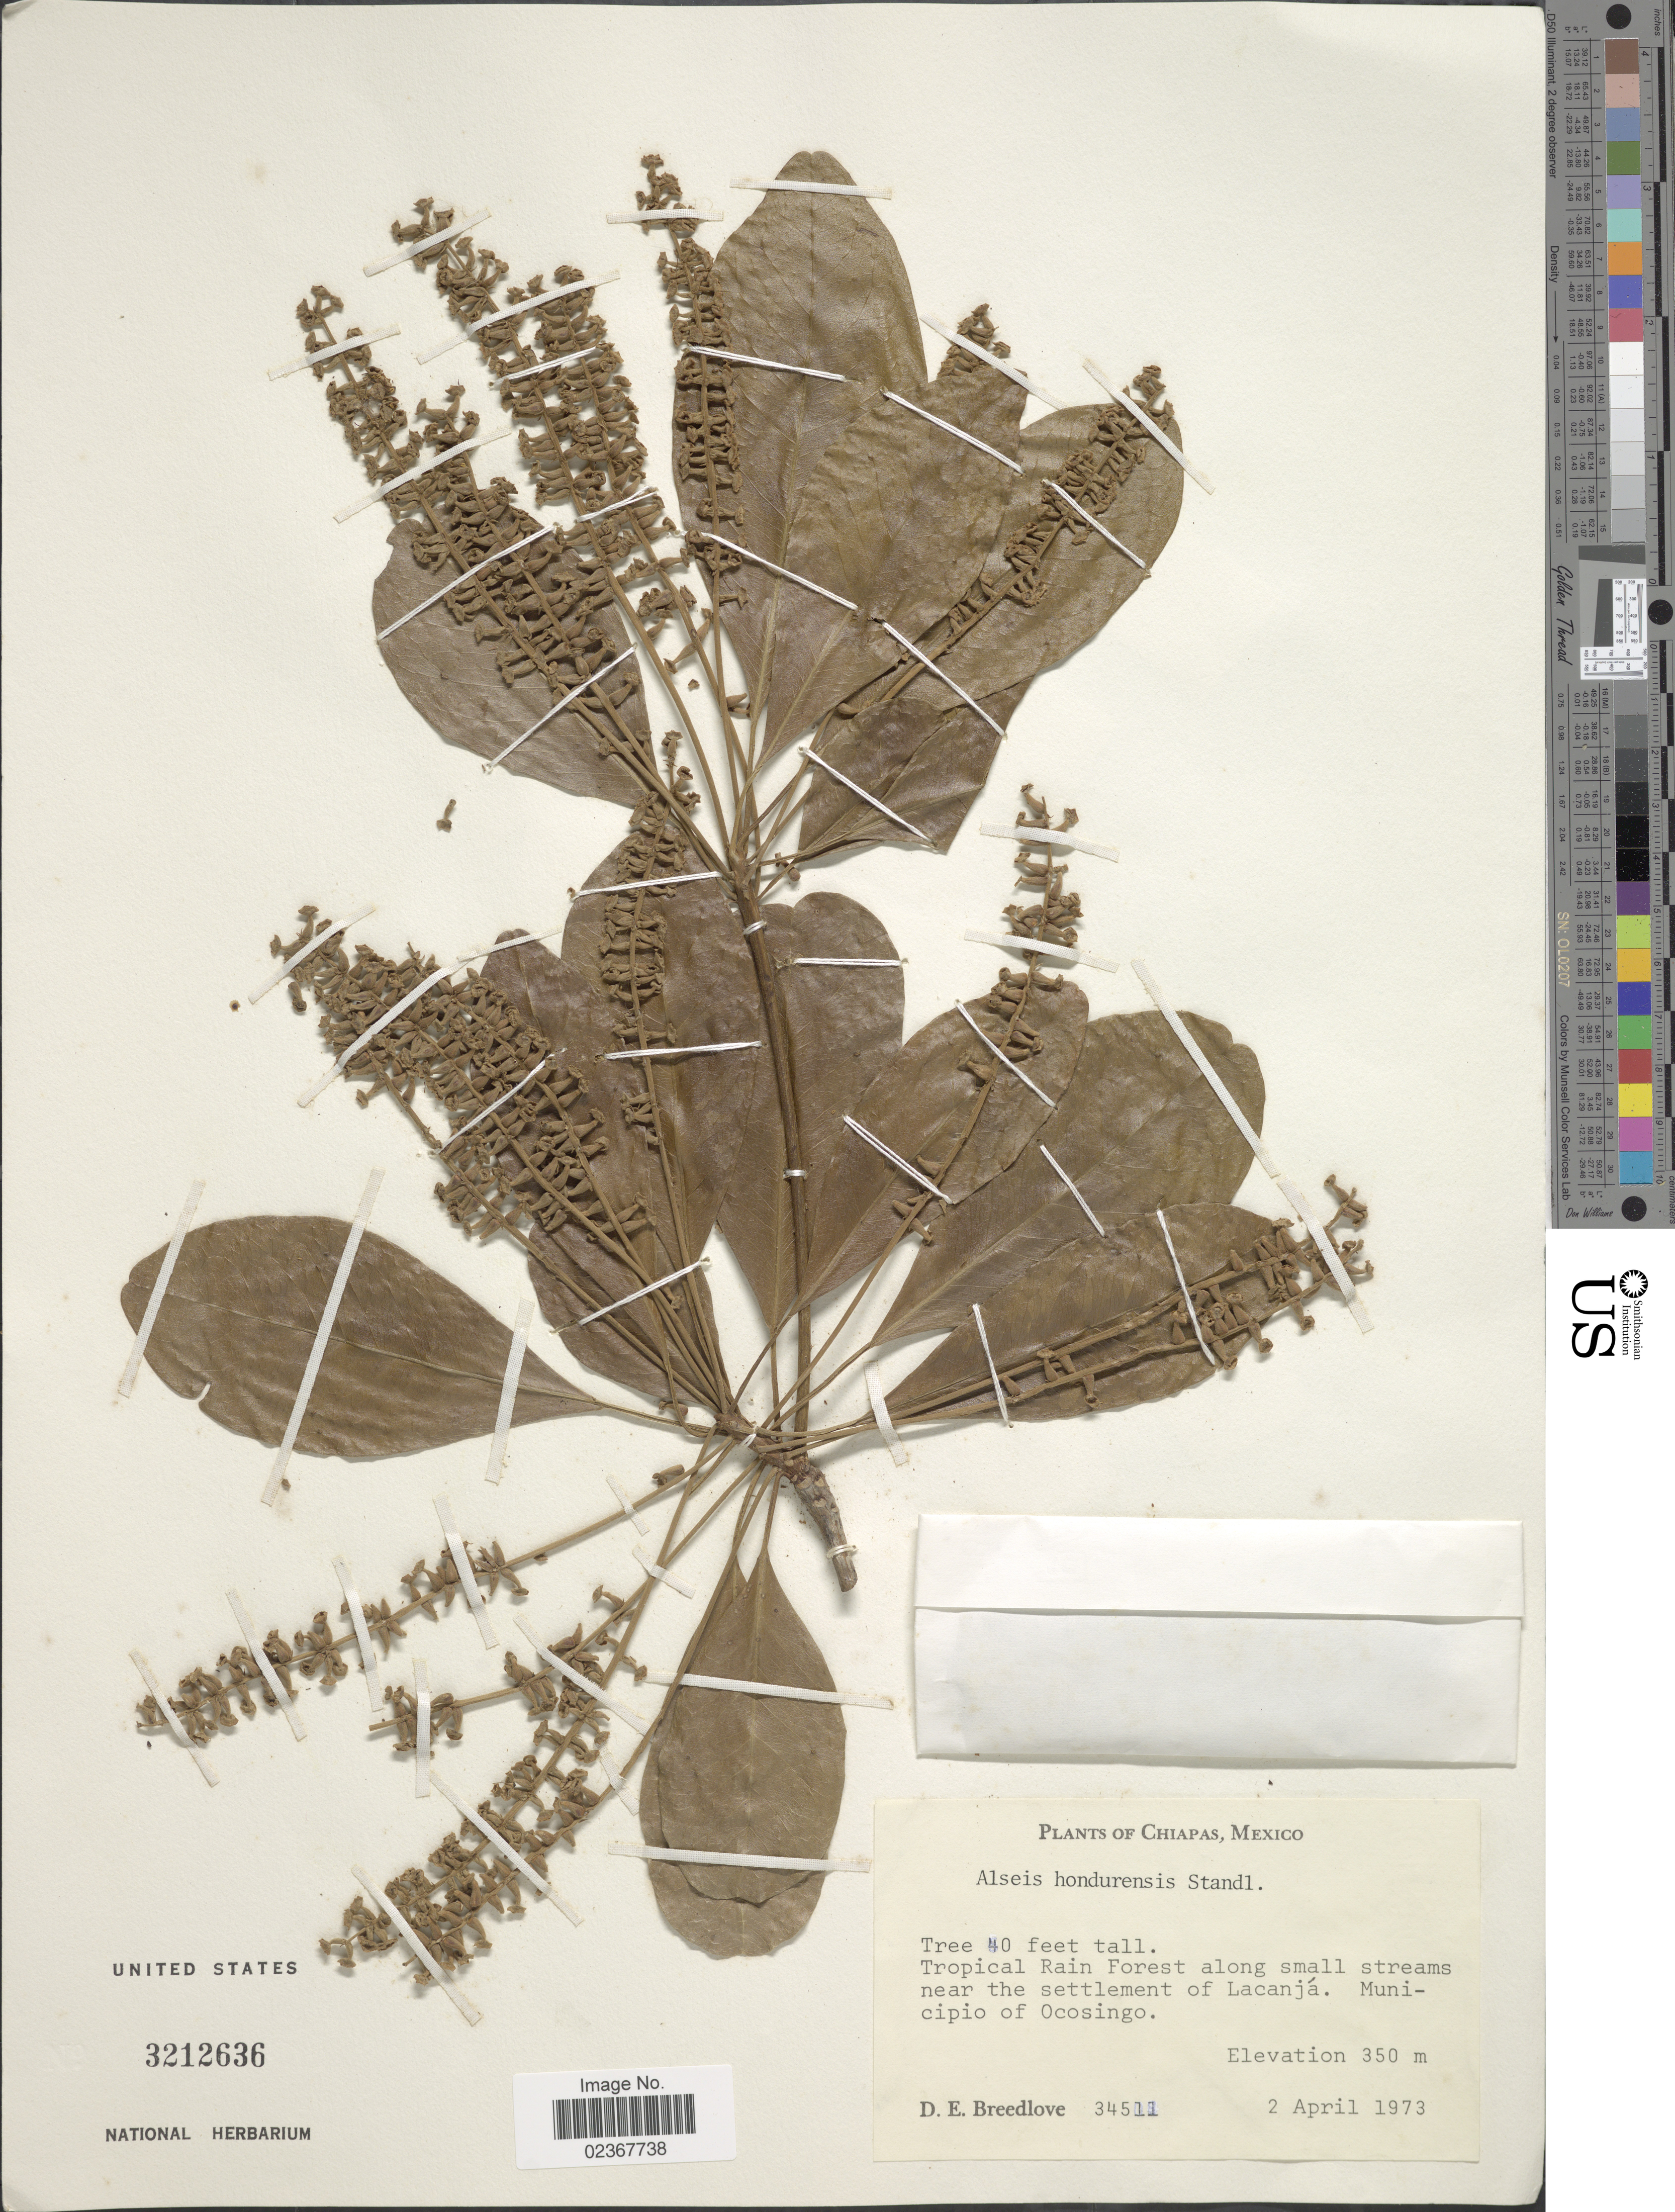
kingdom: Plantae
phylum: Tracheophyta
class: Magnoliopsida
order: Gentianales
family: Rubiaceae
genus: Alseis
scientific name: Alseis hondurensis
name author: Standl.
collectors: D. E. Breedlove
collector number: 34511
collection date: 1973-04-02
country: Mexico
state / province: Chiapas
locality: Tropical Rain Forest along small streams near the settlement of Lacanjá. Municipio of Ocosingo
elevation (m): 350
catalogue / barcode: US 3212636